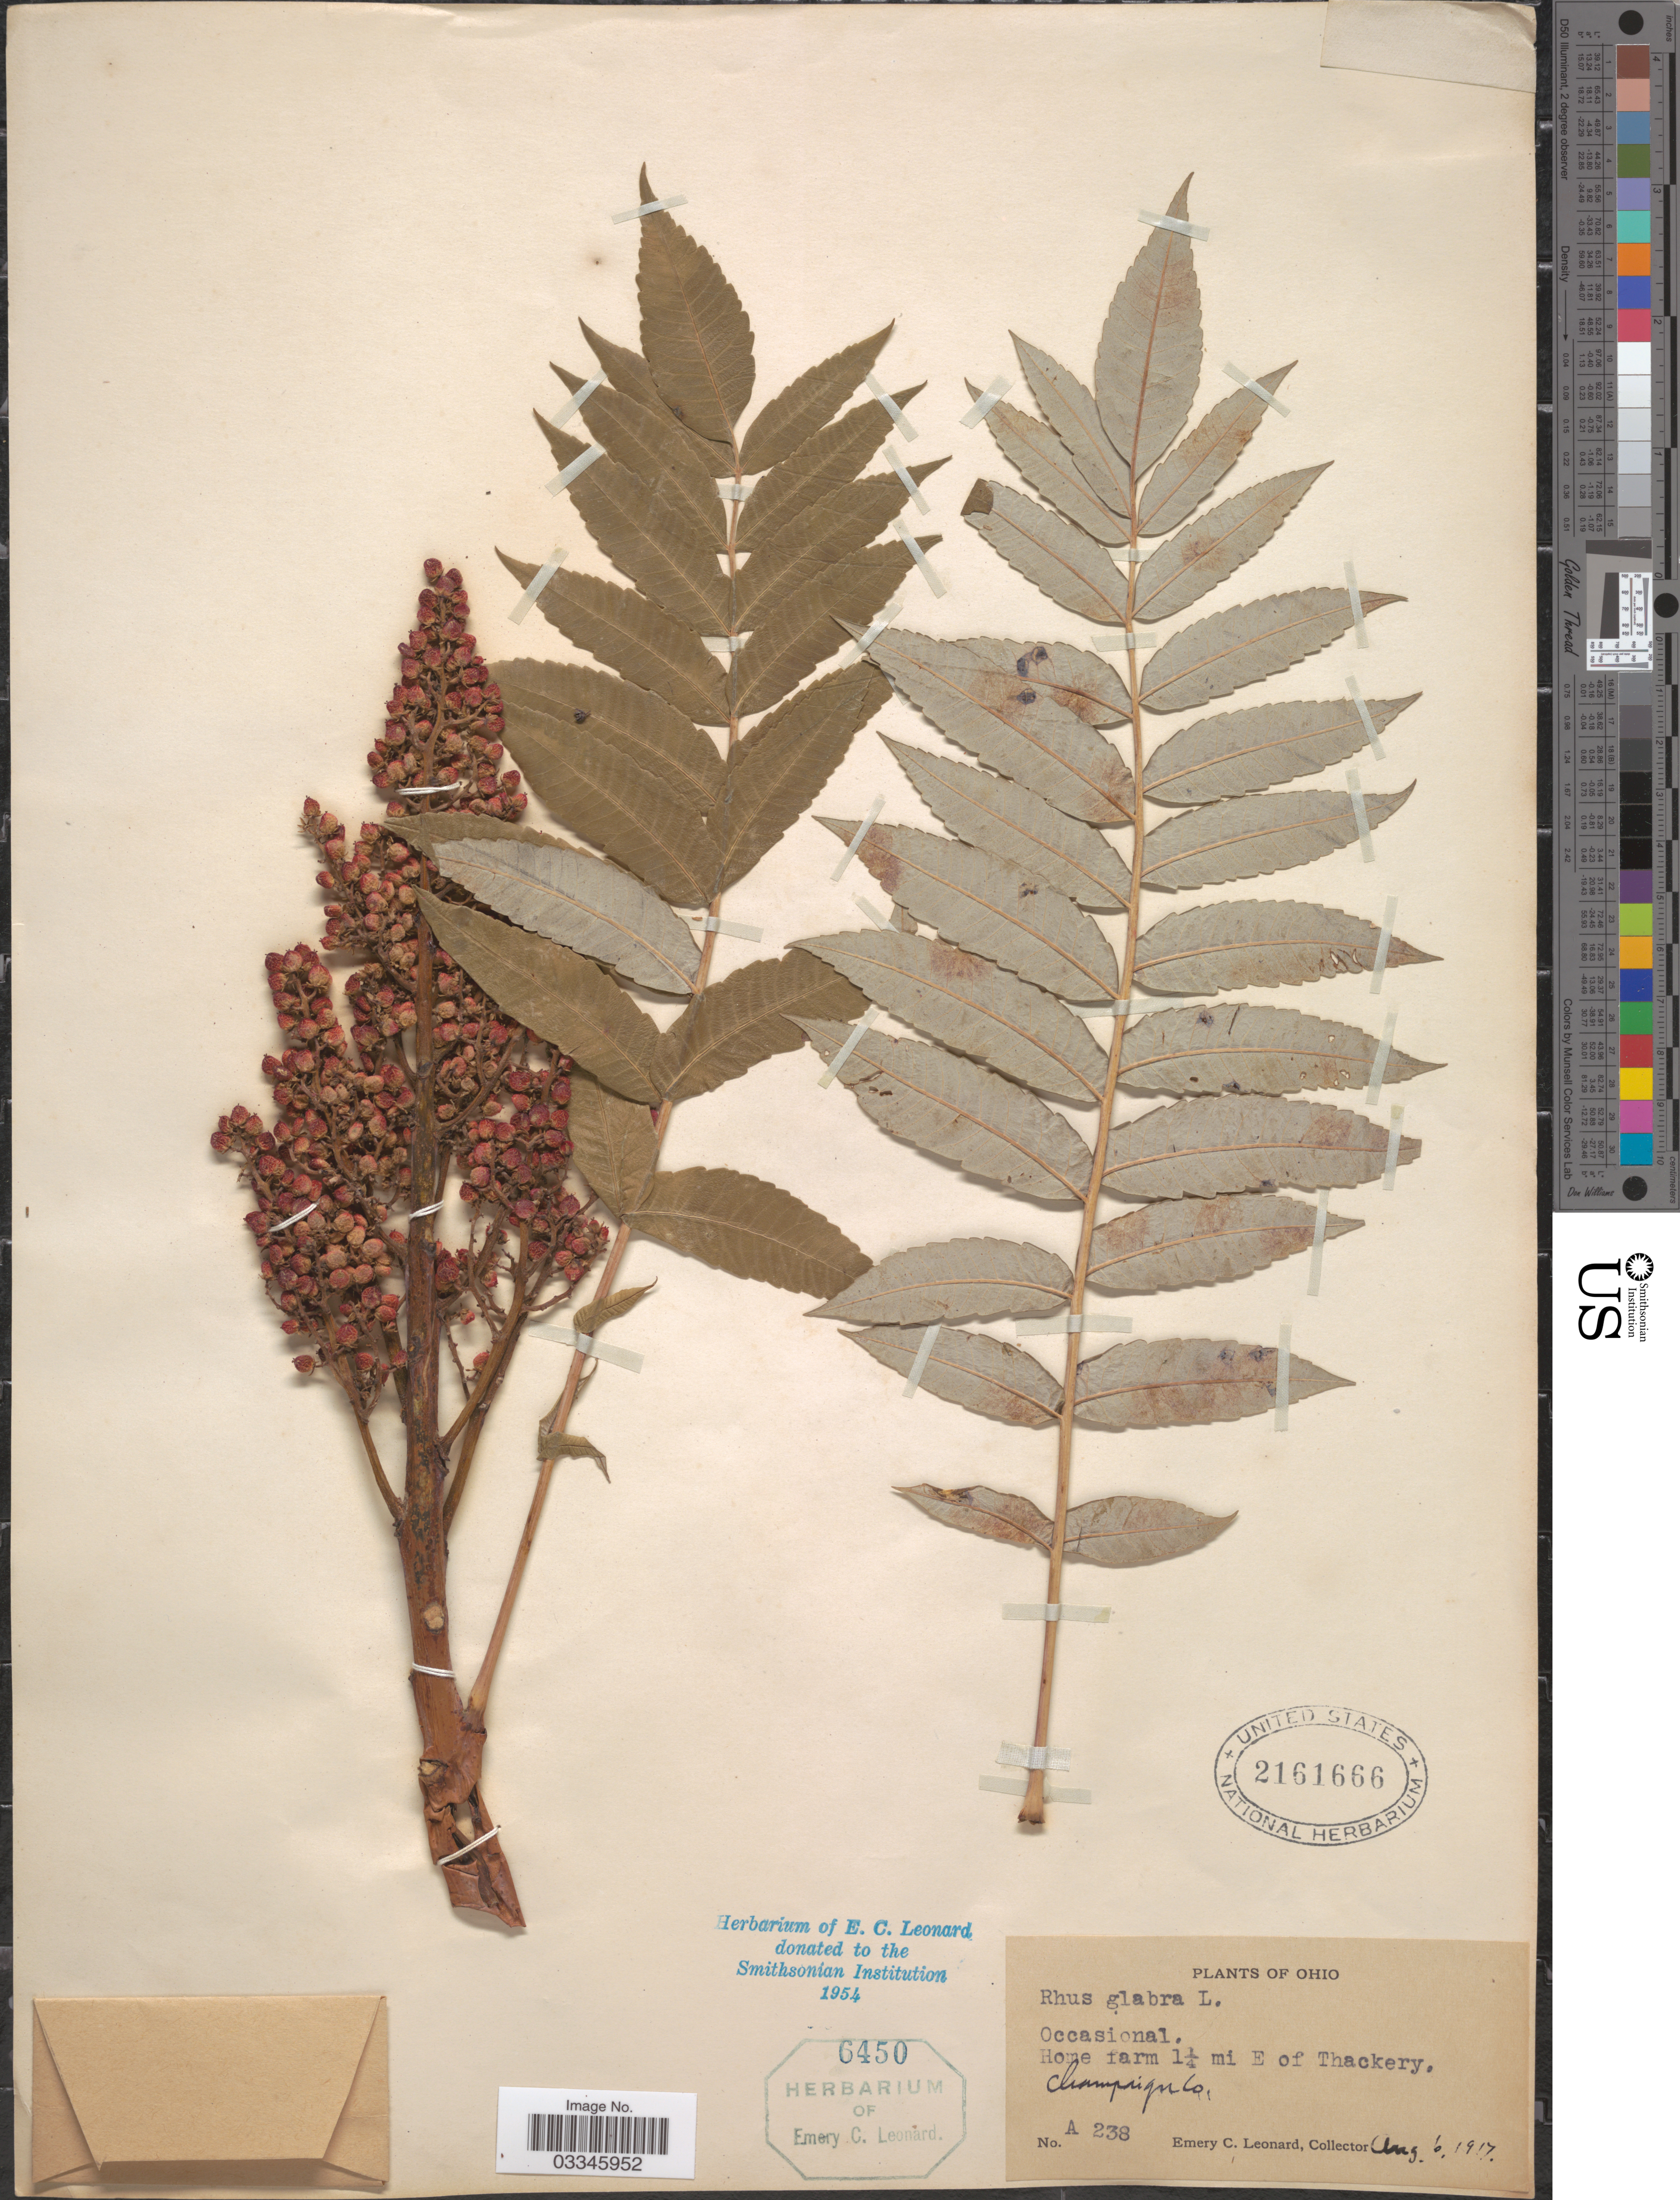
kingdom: Plantae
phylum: Tracheophyta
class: Magnoliopsida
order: Sapindales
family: Anacardiaceae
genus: Rhus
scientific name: Rhus glabra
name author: L.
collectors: E. C. Leonard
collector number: A 238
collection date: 1917-08-06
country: United States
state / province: Ohio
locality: Home farm 1¼ mi E of Thackery. Champaign Co.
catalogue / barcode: US 2161666